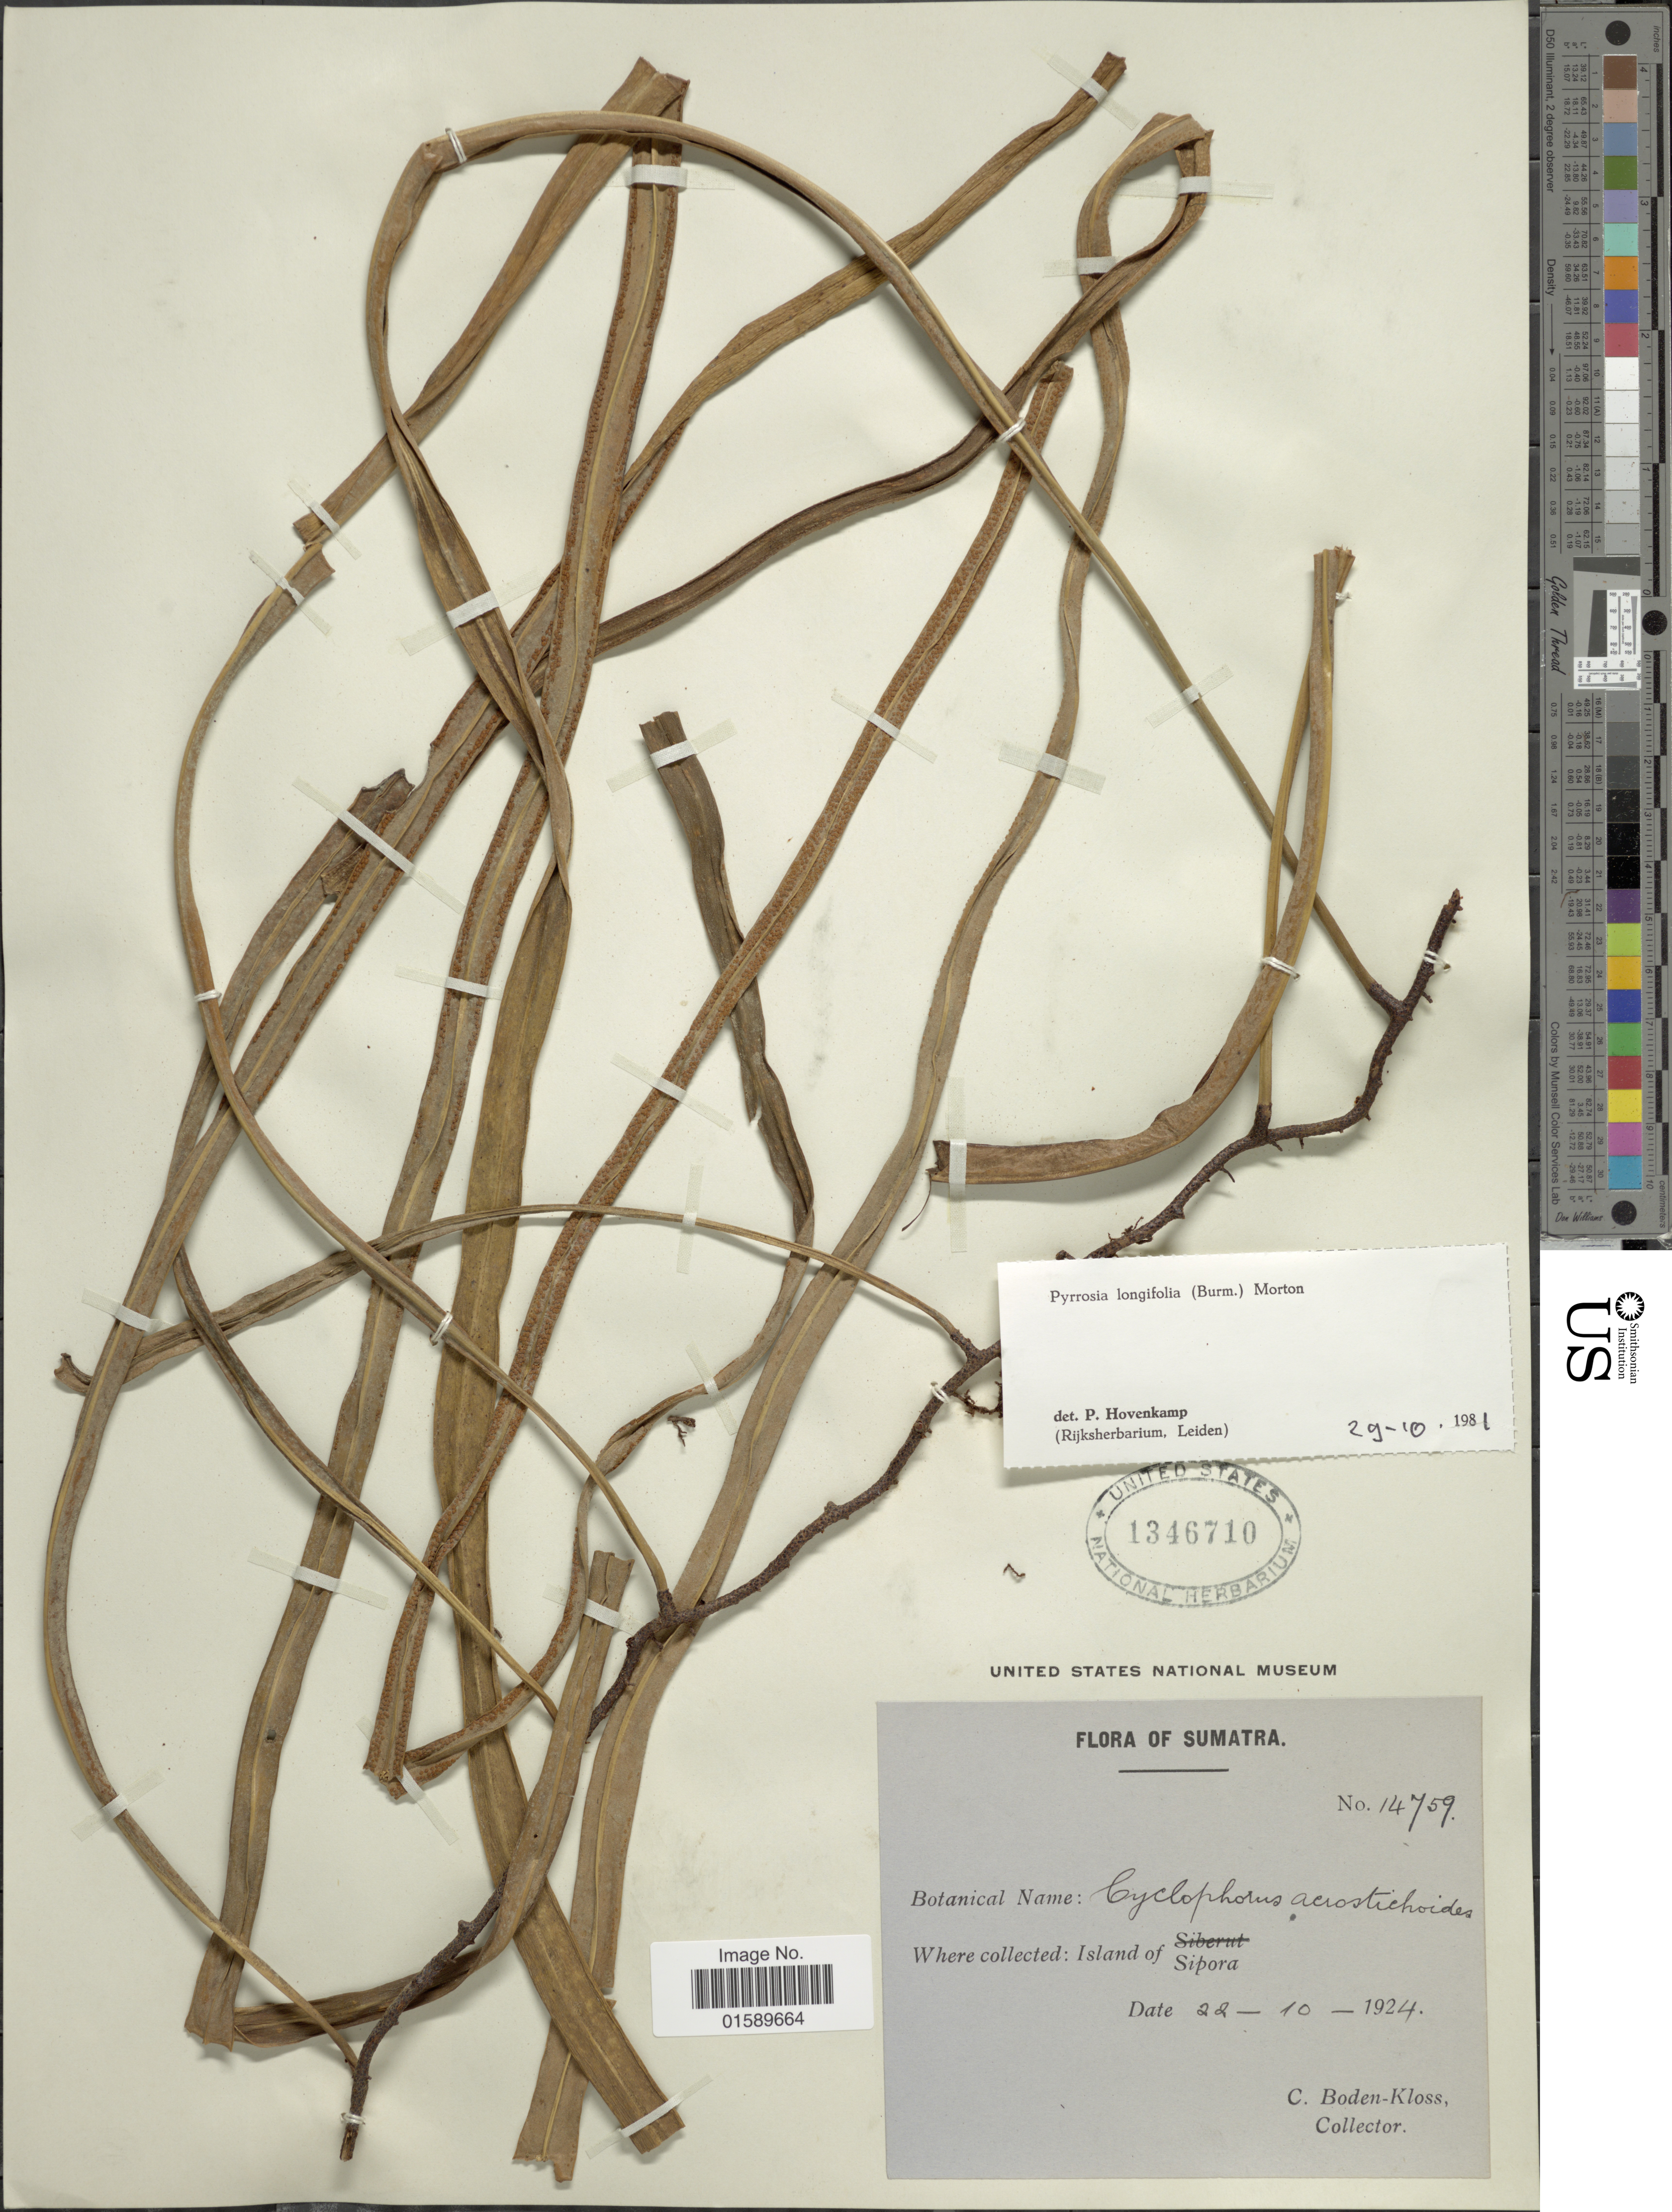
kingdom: Plantae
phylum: Tracheophyta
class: Polypodiopsida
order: Polypodiales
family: Polypodiaceae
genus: Pyrrosia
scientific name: Pyrrosia longifolia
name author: (Burm. f.) C.V. Morton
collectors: C. Boden-Kloss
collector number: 14759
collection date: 1924-10-22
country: Indonesia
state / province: Sumatra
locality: Sumatra, Island of Sipora.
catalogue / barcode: US 1346710